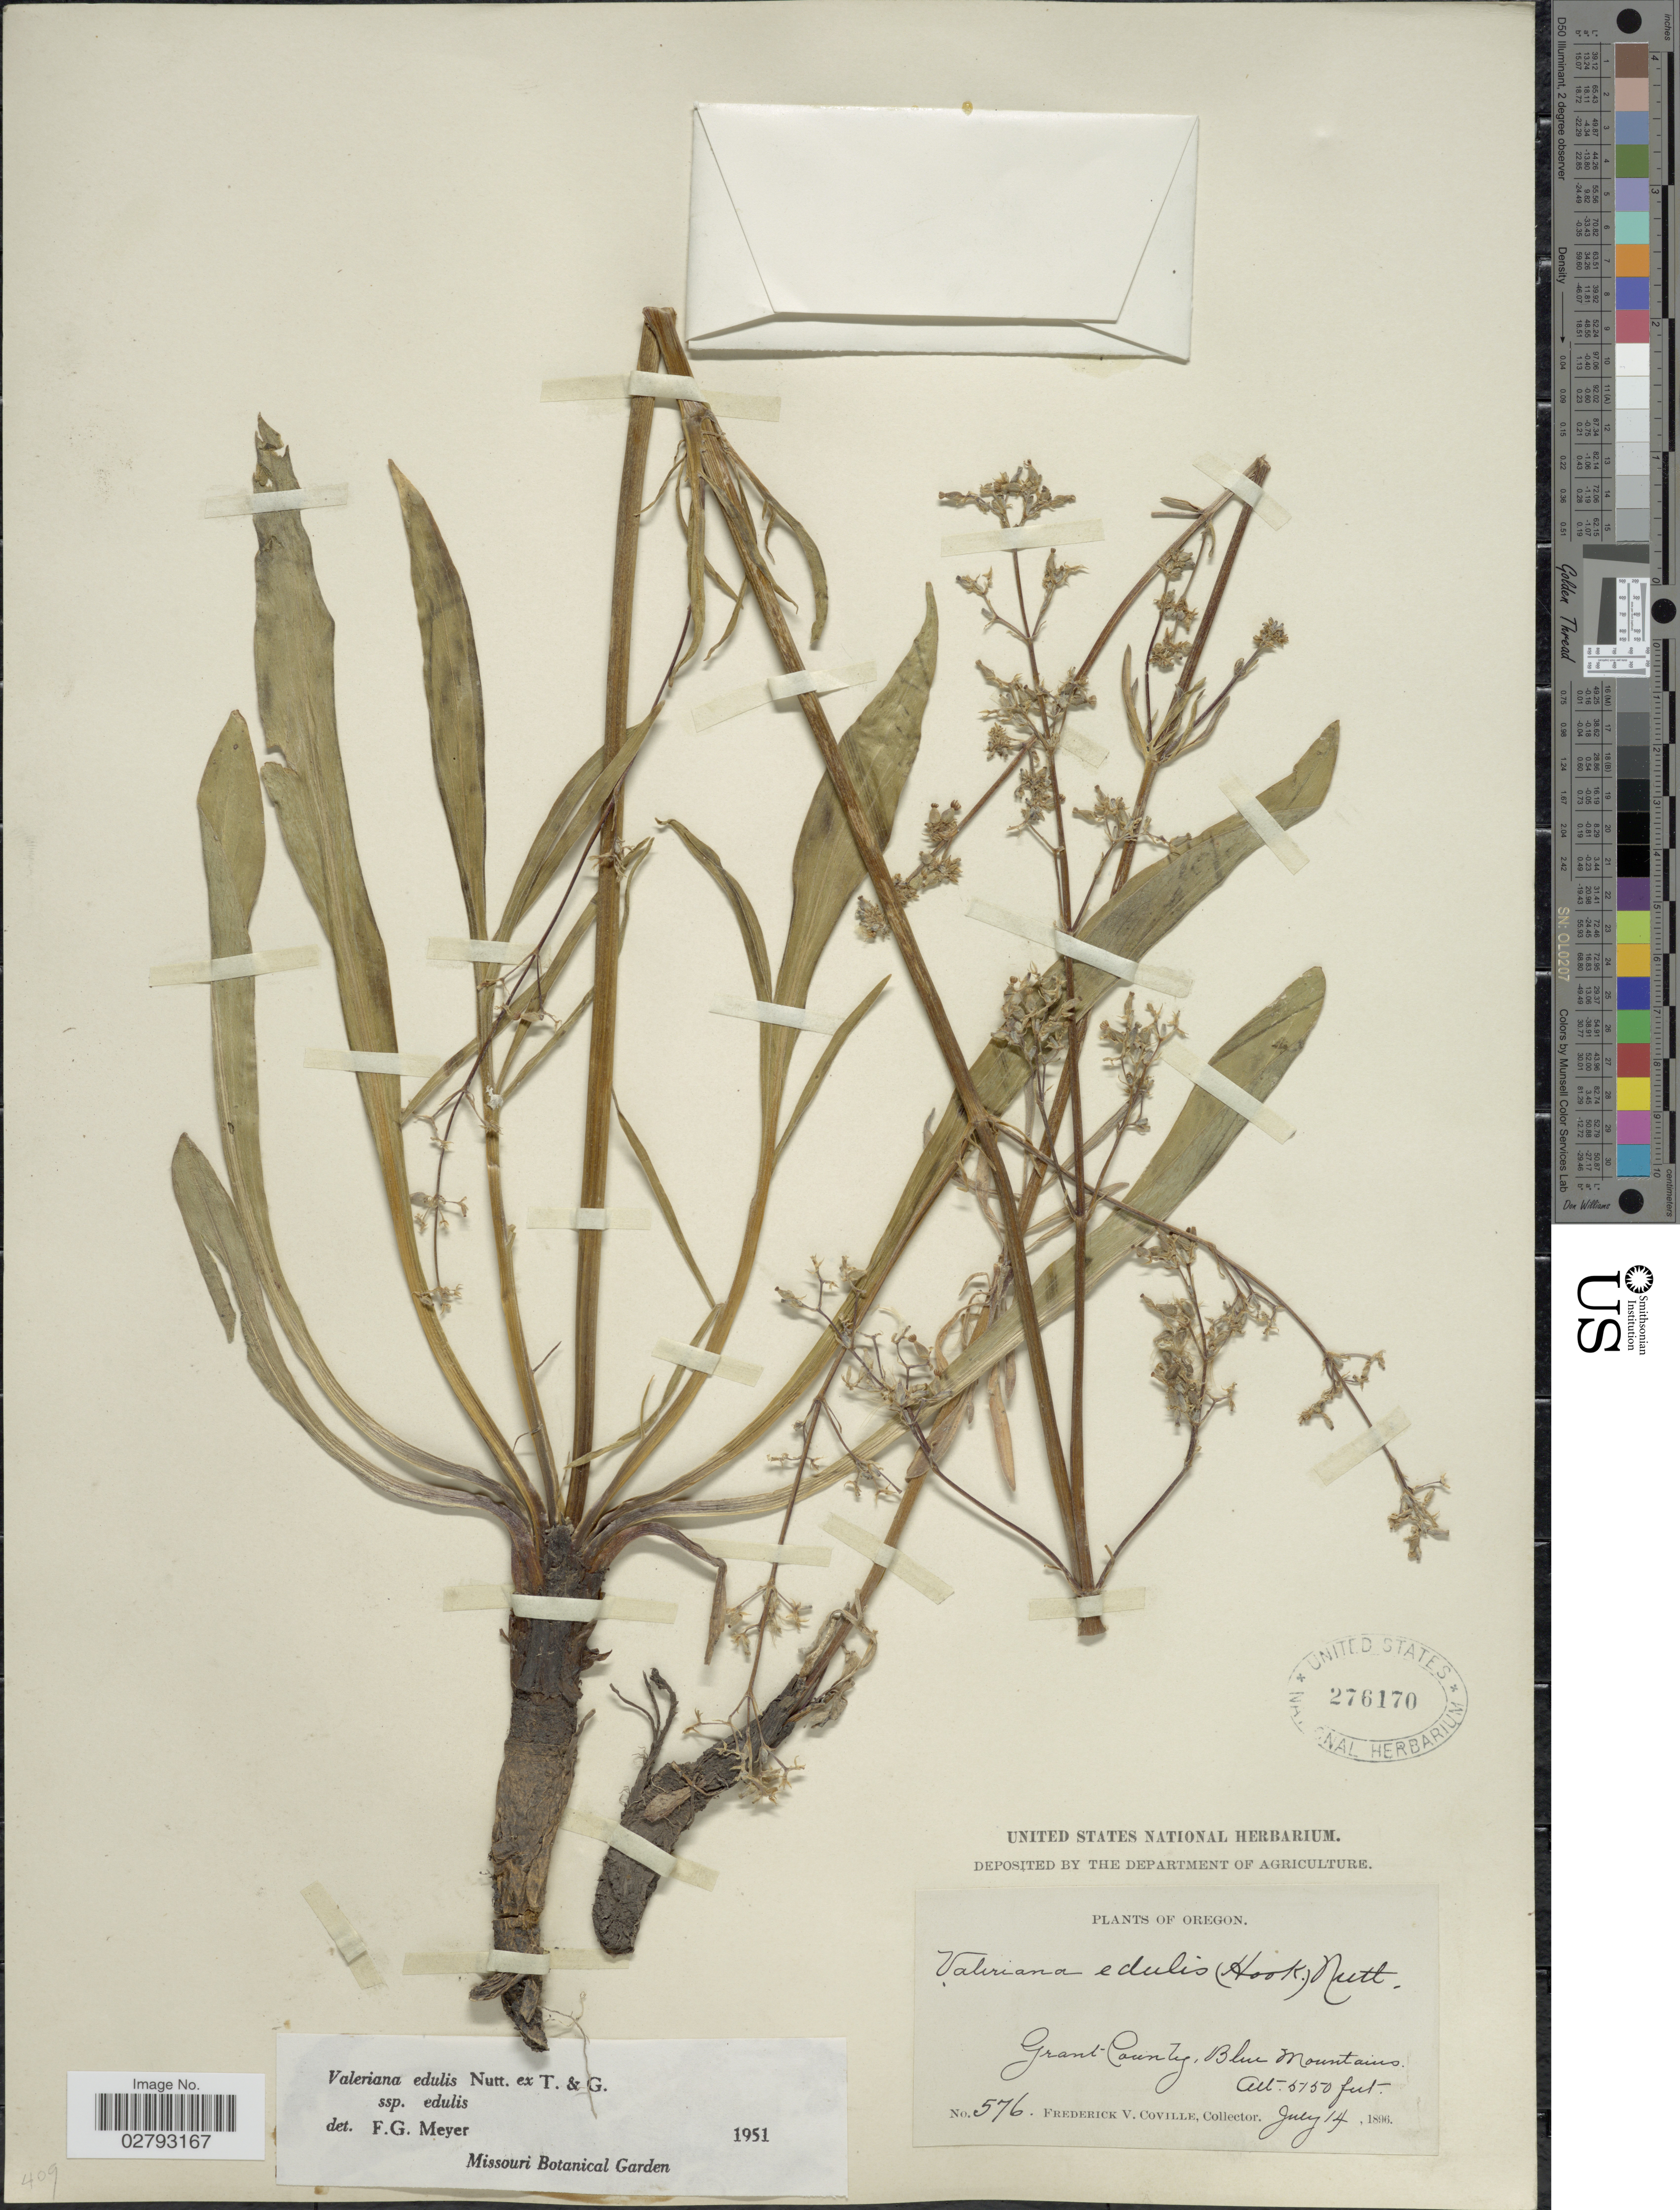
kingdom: Plantae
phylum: Tracheophyta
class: Magnoliopsida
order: Dipsacales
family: Caprifoliaceae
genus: Valeriana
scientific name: Valeriana edulis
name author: Nutt.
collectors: F. V. Coville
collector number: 576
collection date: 1896-07-14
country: United States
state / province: Oregon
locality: Grant County, Blue Mountains.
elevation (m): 1753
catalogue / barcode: US 276170